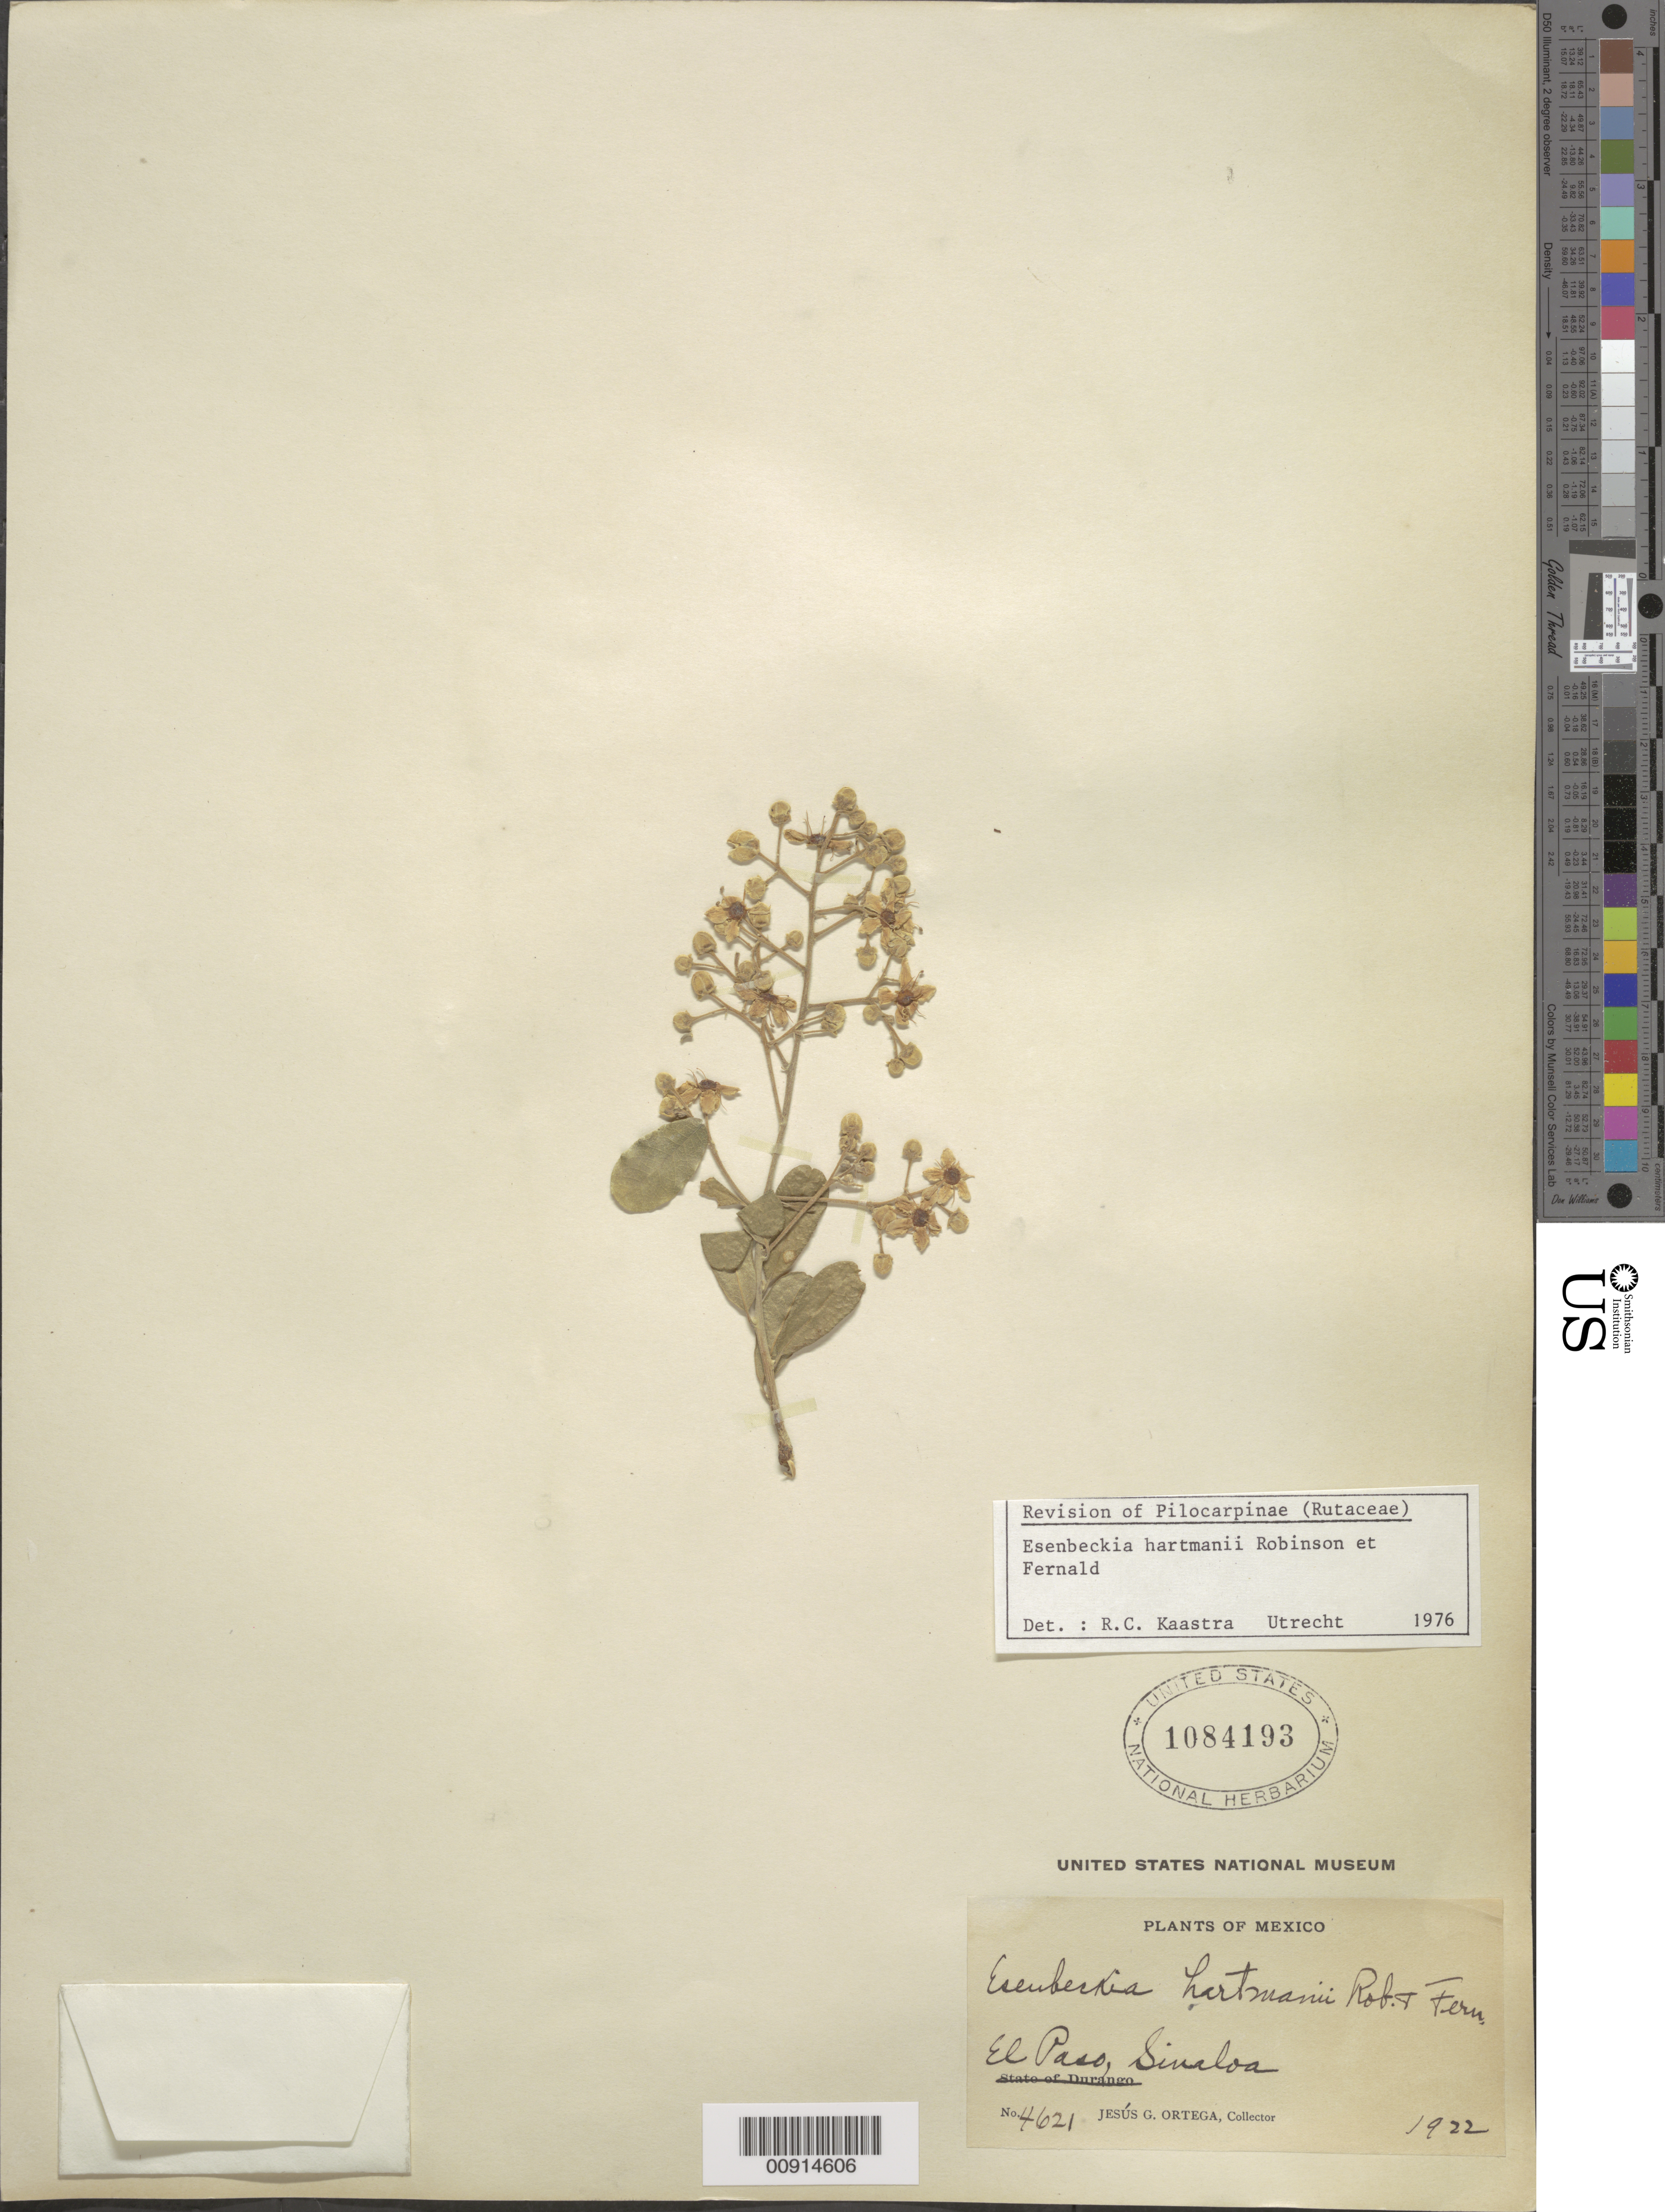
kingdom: Plantae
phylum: Tracheophyta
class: Magnoliopsida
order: Sapindales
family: Rutaceae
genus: Esenbeckia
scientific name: Esenbeckia hartmanii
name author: B.L. Rob. & Fernald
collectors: J. Ortega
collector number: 4621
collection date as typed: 1921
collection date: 1921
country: Mexico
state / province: Sinaloa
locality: El Paso, Sinaloa.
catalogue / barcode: US 1084193